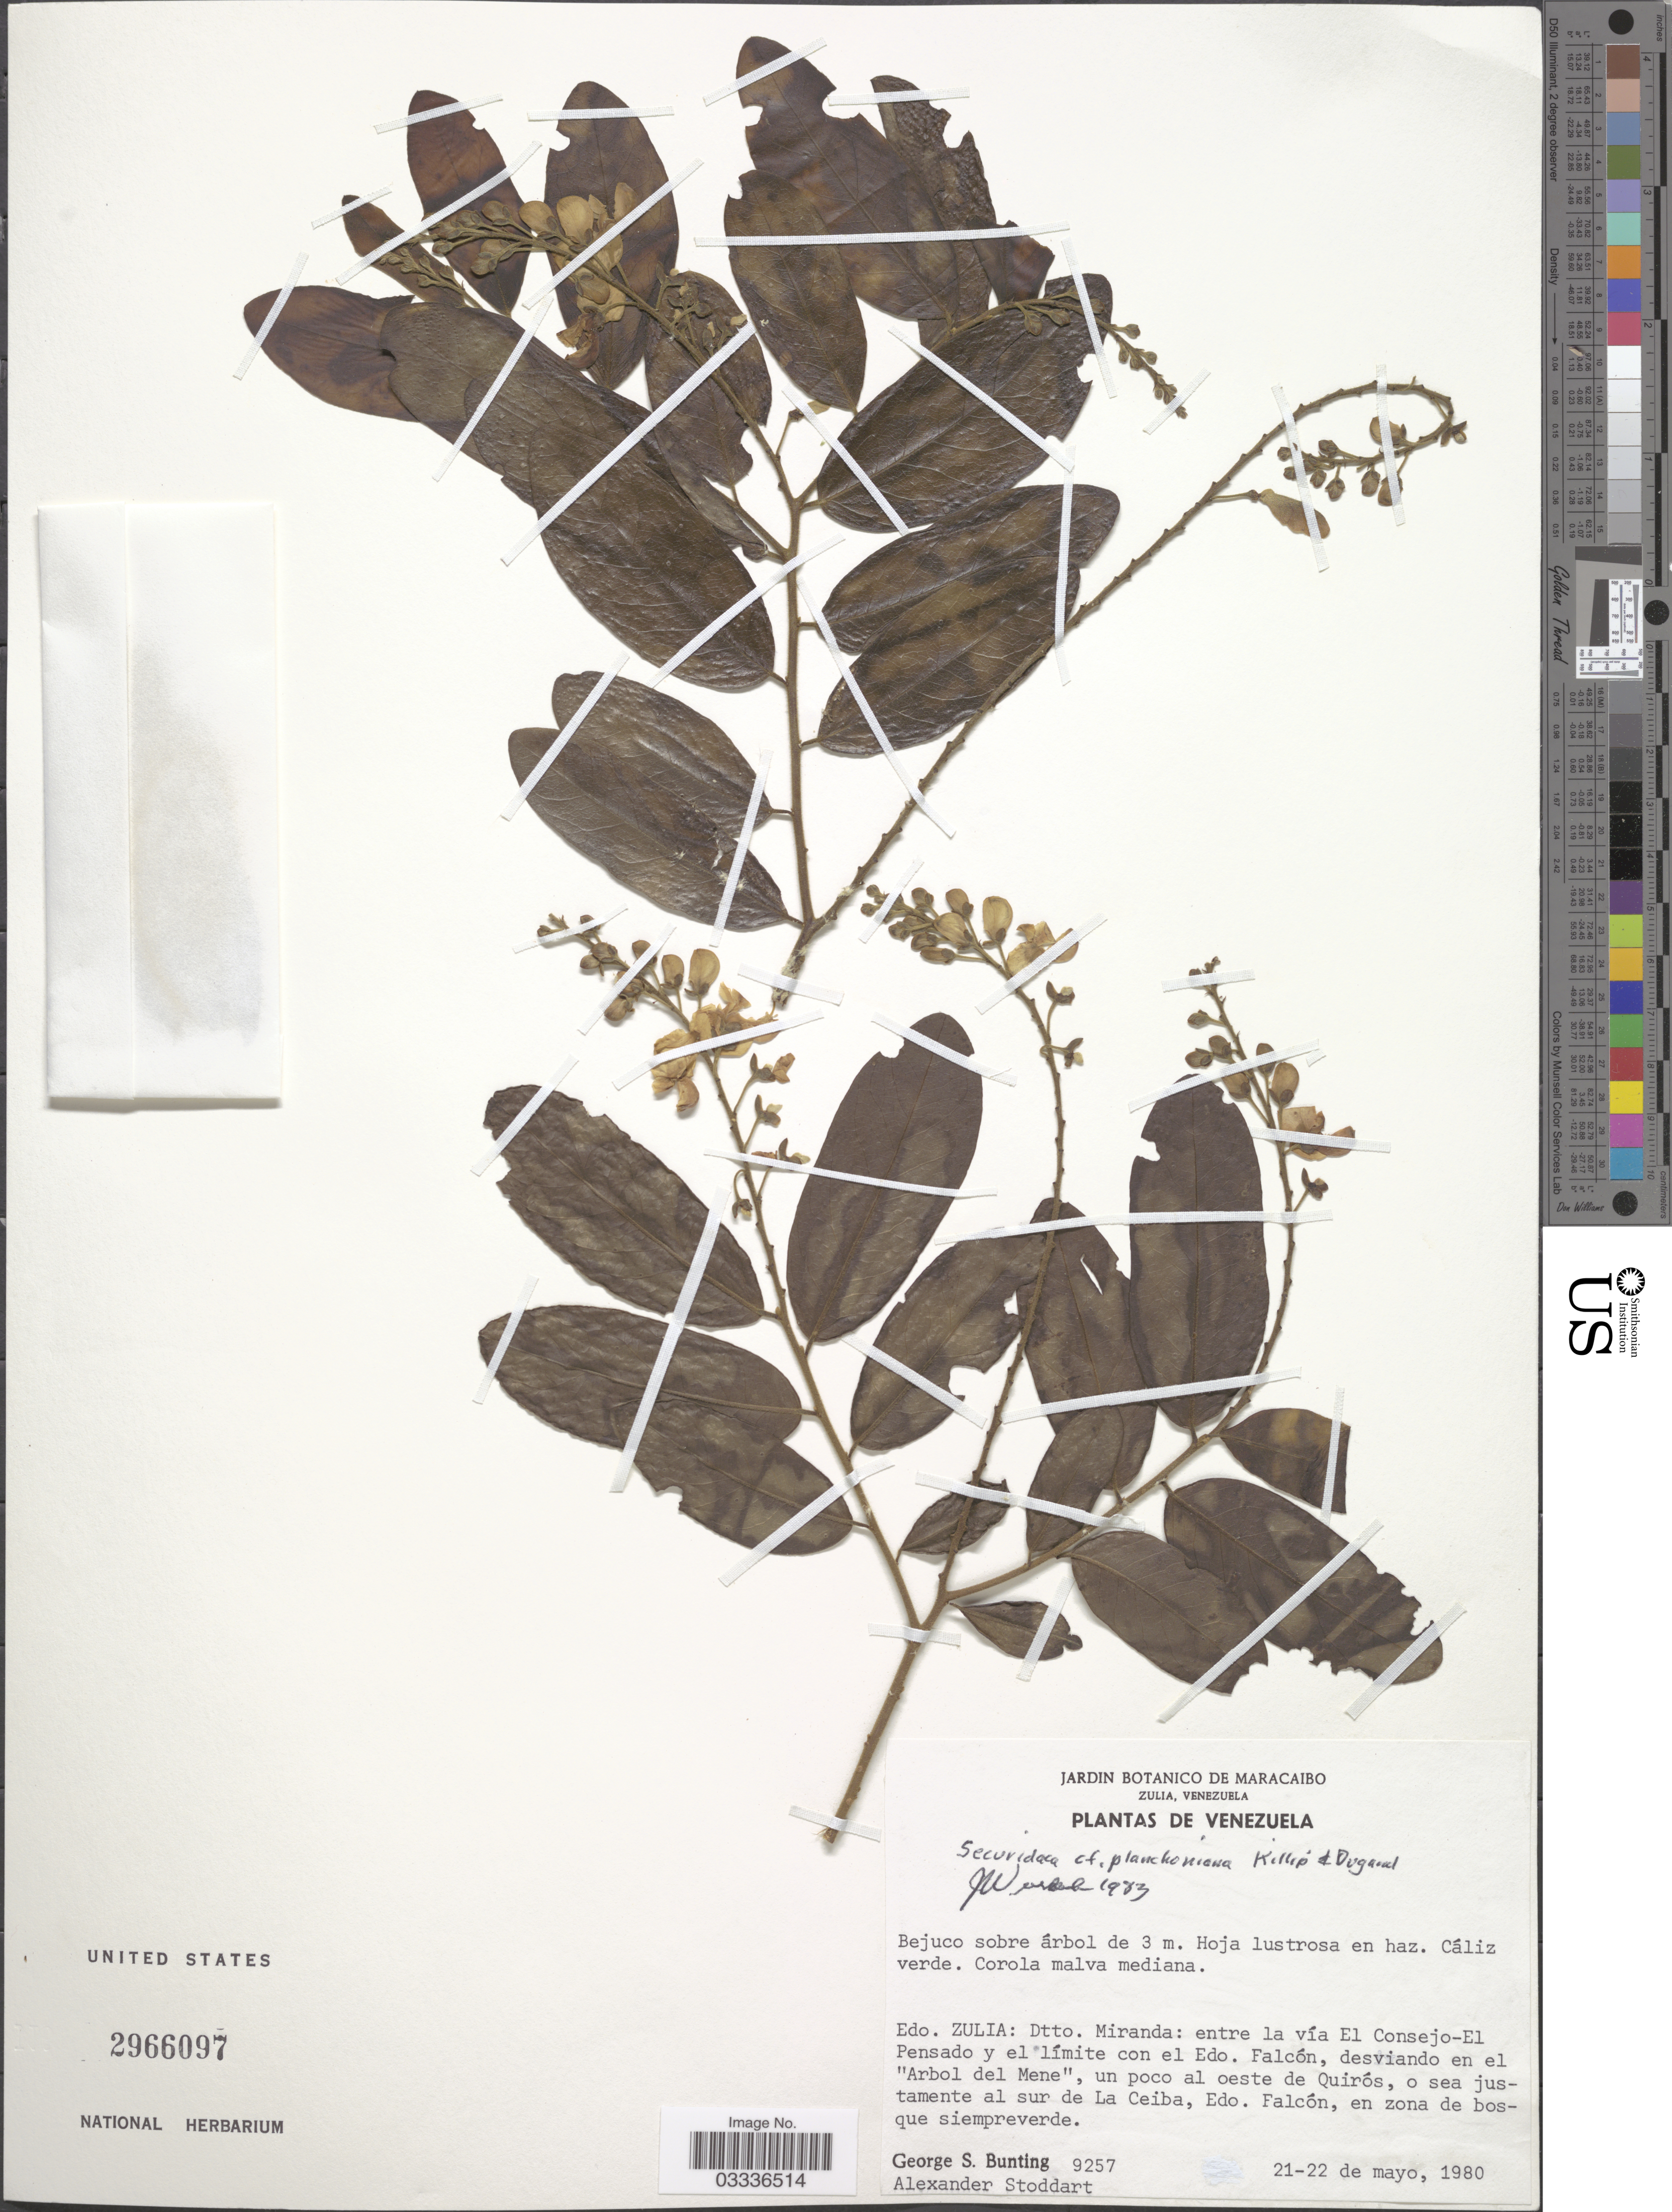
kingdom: Plantae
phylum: Tracheophyta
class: Magnoliopsida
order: Fabales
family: Polygalaceae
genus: Securidaca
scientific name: Securidaca planchoniana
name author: Killip & Dugand G.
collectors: G. S. Bunting & A. Stoddart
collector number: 9257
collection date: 1980-05-21/1980-05-22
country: Venezuela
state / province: Zulia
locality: Dtto. Miranda: entre la vía El Consejo-El Pensado y el límite con el Edo. Falcón, desviando en el "Arbol del Mene", un poco al oeste de Quirós, o sea justamente al sur de La Ceiba, Edo. Falcón.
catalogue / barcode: US 2966097